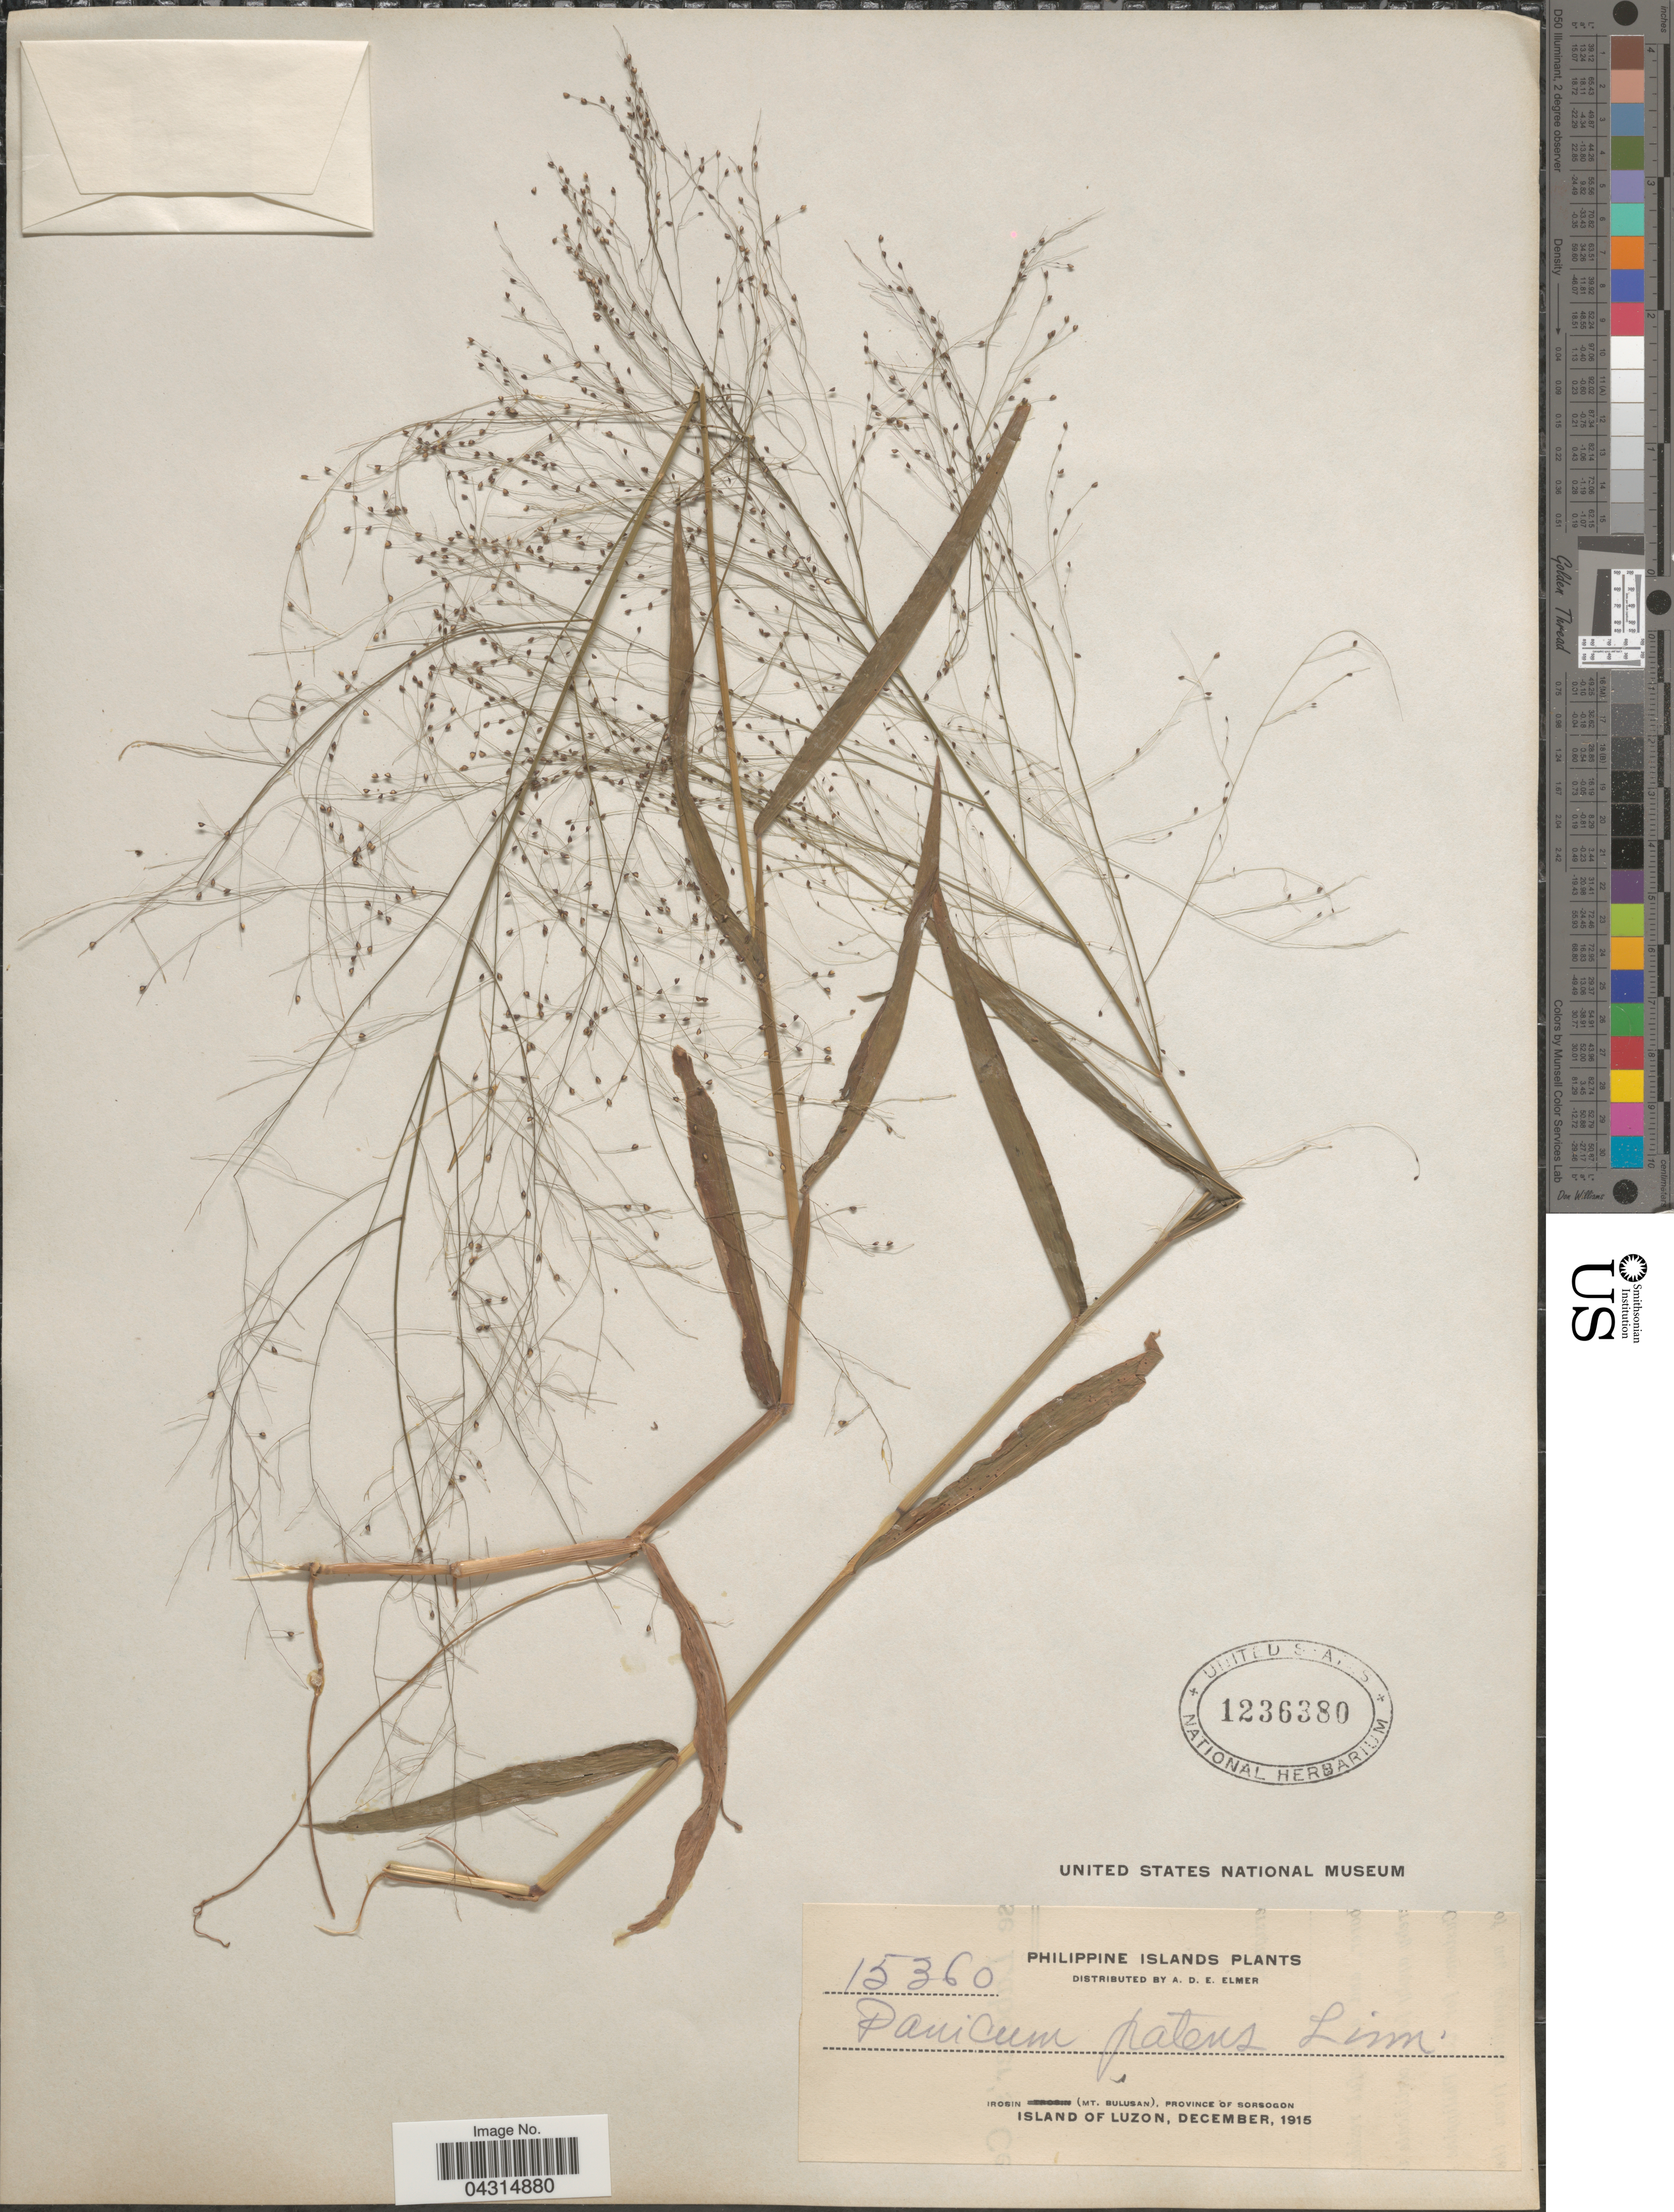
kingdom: Plantae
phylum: Tracheophyta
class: Liliopsida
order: Poales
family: Poaceae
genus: Cyrtococcum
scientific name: Cyrtococcum patens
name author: (L.) A. Camus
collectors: A. D. E. Elmer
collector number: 15360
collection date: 1915-12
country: Philippines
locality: Irosin (Mt. Bulusan), Province of Sorsogon. Island of Luzon.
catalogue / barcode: US 1236380